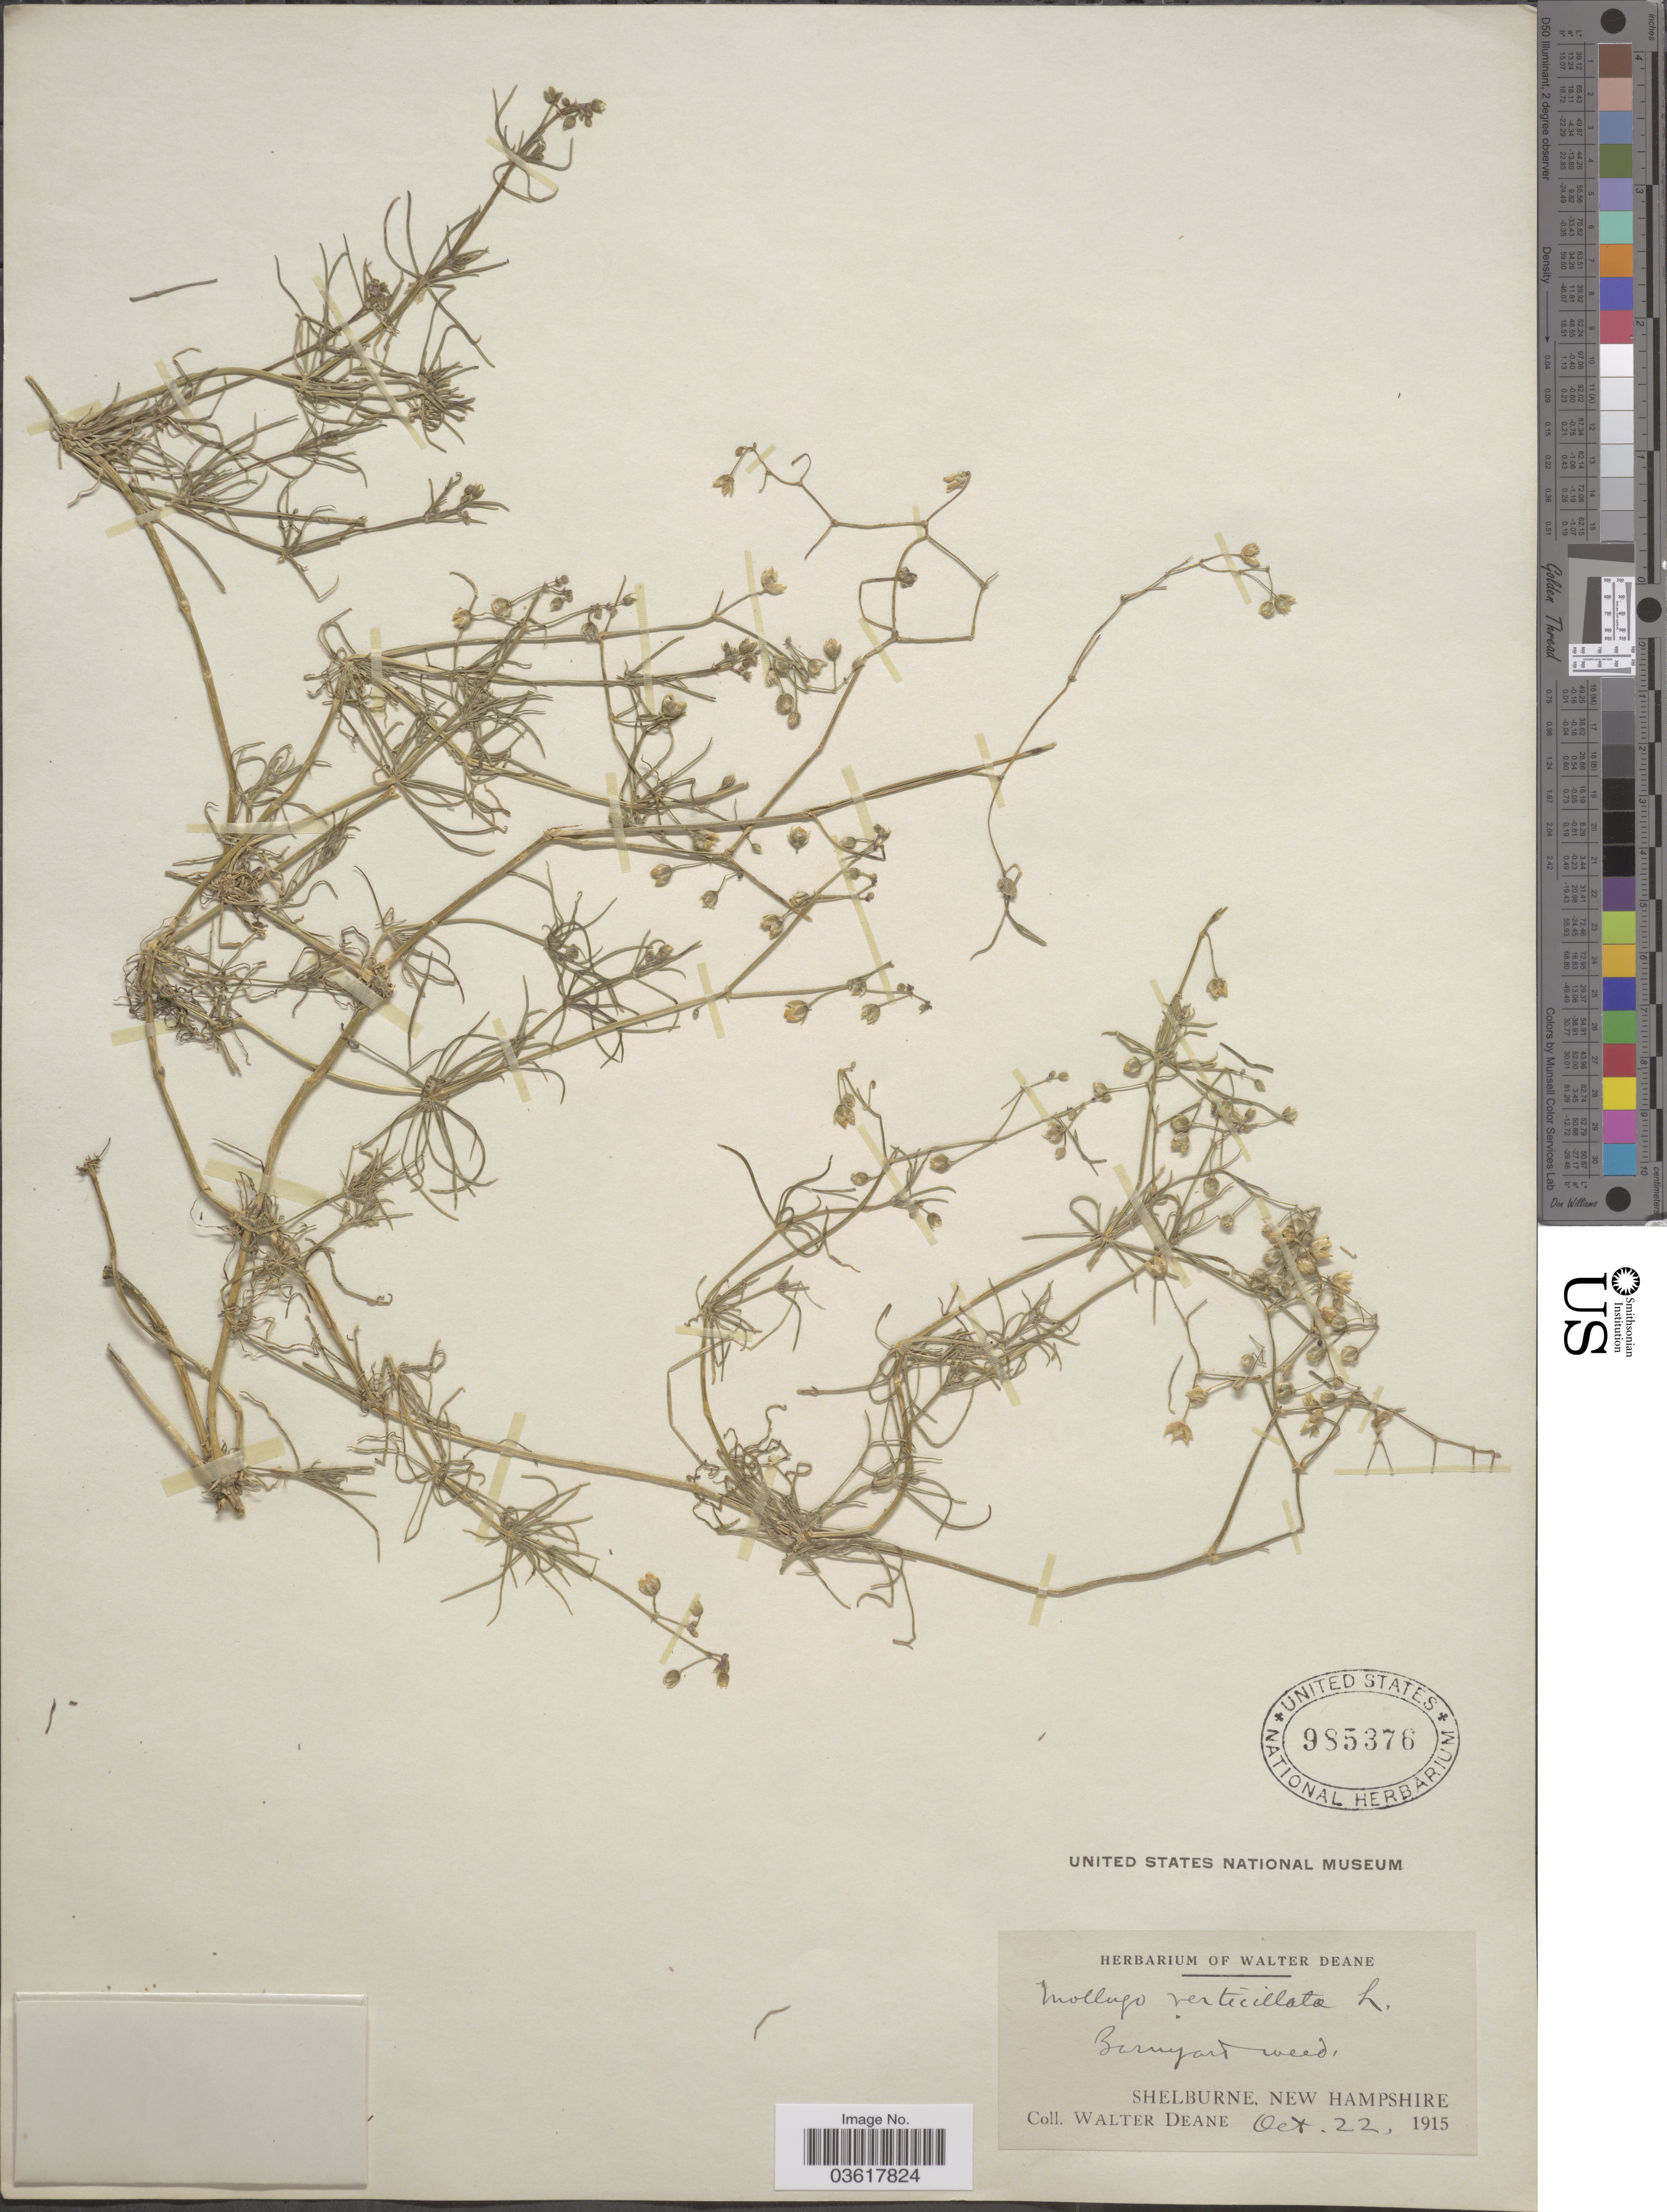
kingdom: Plantae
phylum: Tracheophyta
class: Magnoliopsida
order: Caryophyllales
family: Caryophyllaceae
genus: Spergula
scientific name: Spergula arvensis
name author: L.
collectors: W. Deane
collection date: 1915-10-22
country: United States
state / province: New Hampshire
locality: Shelburne.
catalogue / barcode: US 985376